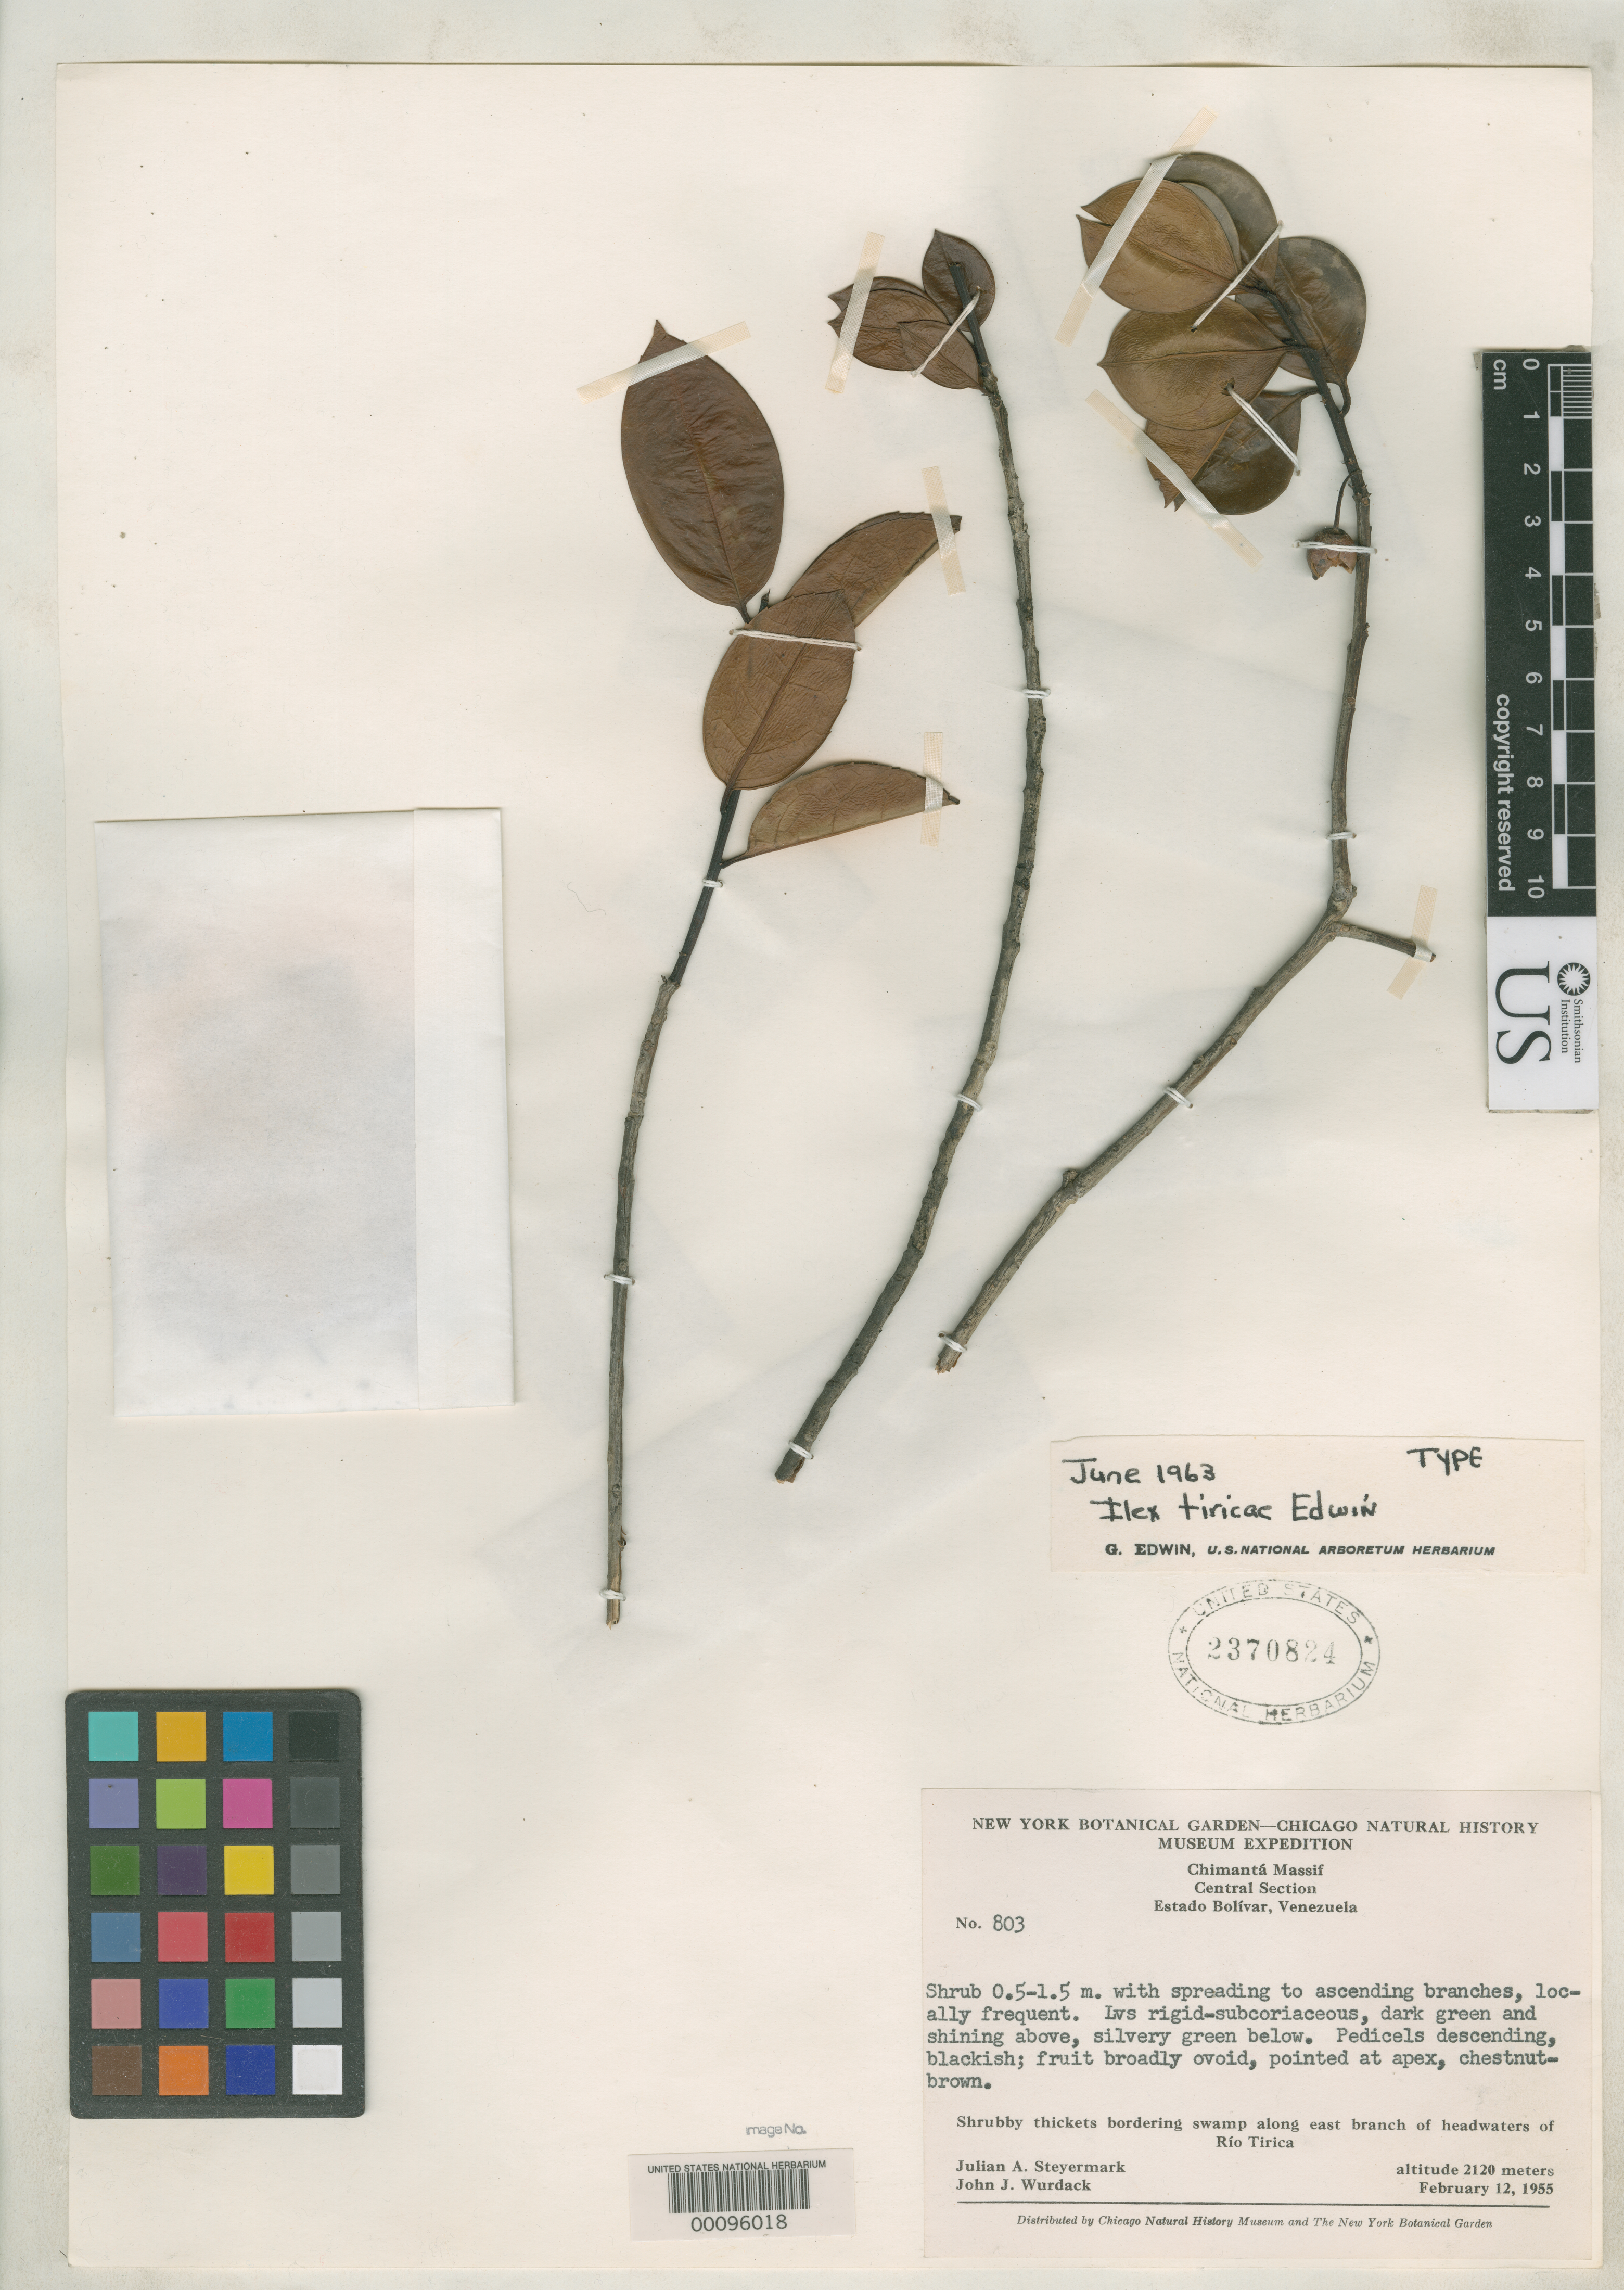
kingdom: Plantae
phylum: Tracheophyta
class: Magnoliopsida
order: Aquifoliales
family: Aquifoliaceae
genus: Ilex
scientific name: Ilex tiricae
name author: Edwin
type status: Holotype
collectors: J. Steyermark & J. J. Wurdack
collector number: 803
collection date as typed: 12 Feb 1955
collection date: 1955-02-12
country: Venezuela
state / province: Bolivar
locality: Chimanta massif.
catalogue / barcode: US 2370824